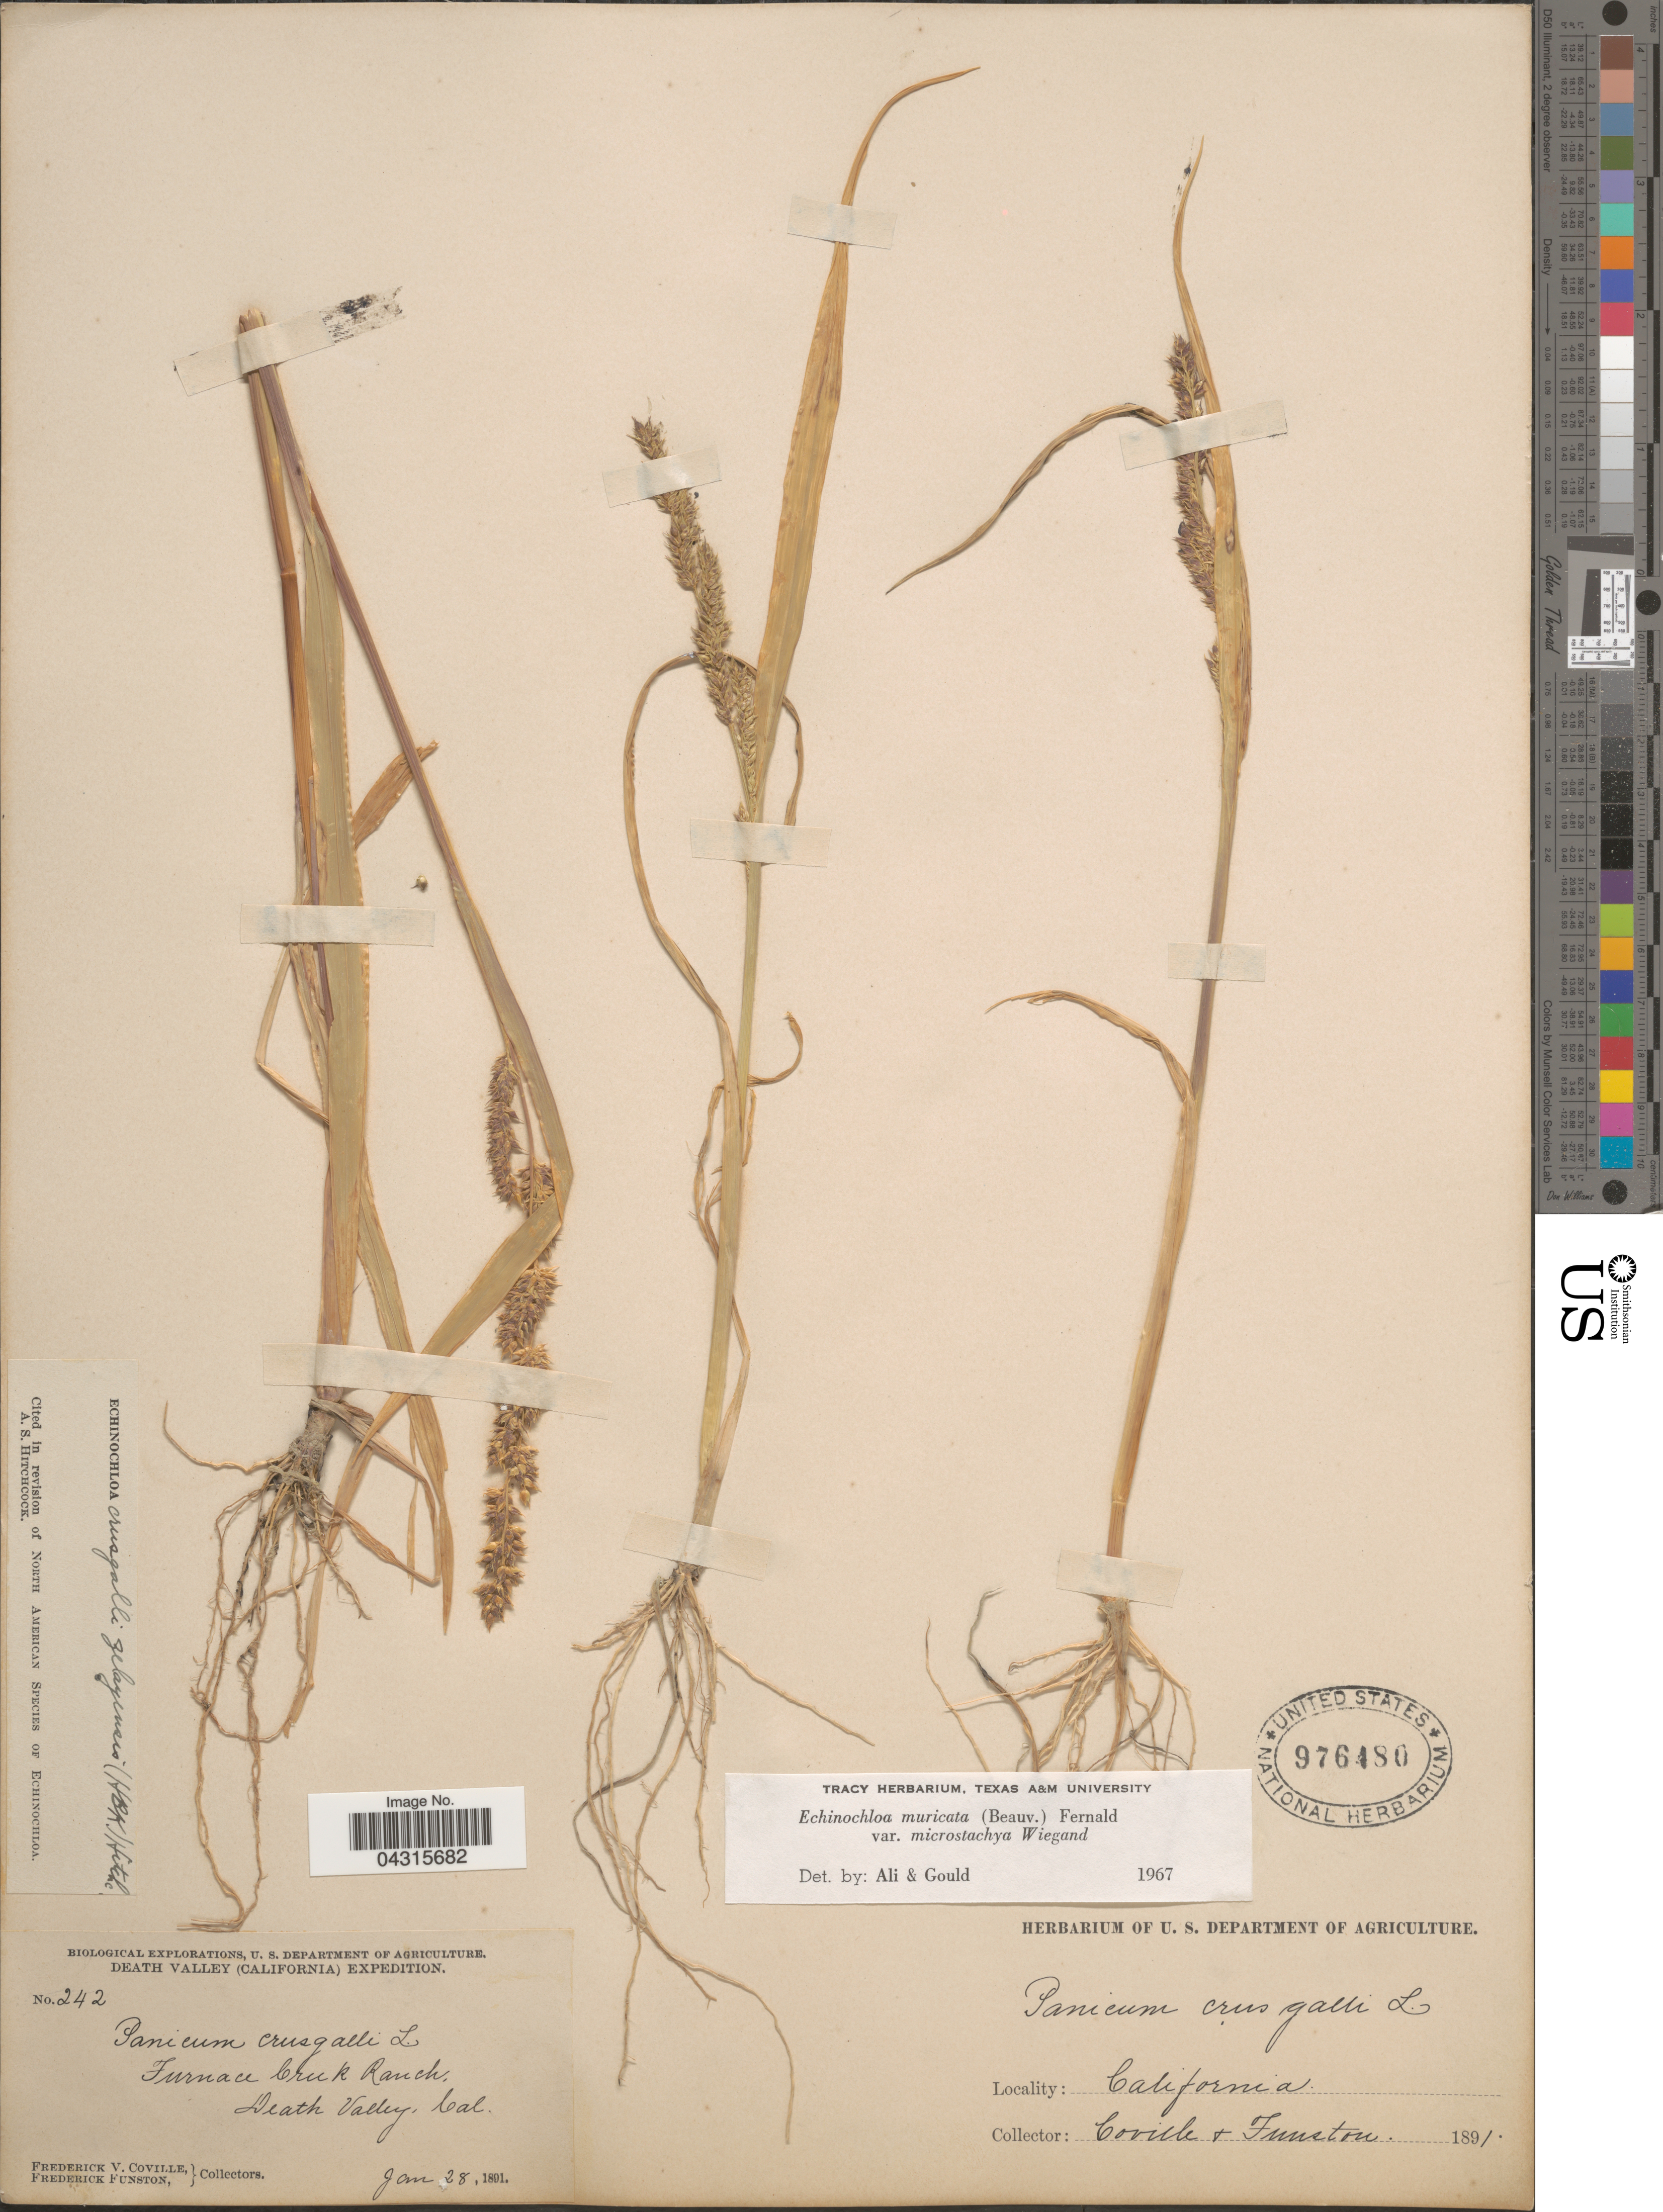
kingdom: Plantae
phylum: Tracheophyta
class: Liliopsida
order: Poales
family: Poaceae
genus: Echinochloa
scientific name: Echinochloa muricata var. microstachya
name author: Wiegand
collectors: F. V. Coville & F. Funston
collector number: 242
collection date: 1891-01-28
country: United States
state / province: California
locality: Biological Explorations, U. S. Department of Agriculture. Death Valley (California) Expedition. Furnace Creek Ranch, Death Valley.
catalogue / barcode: US 976480